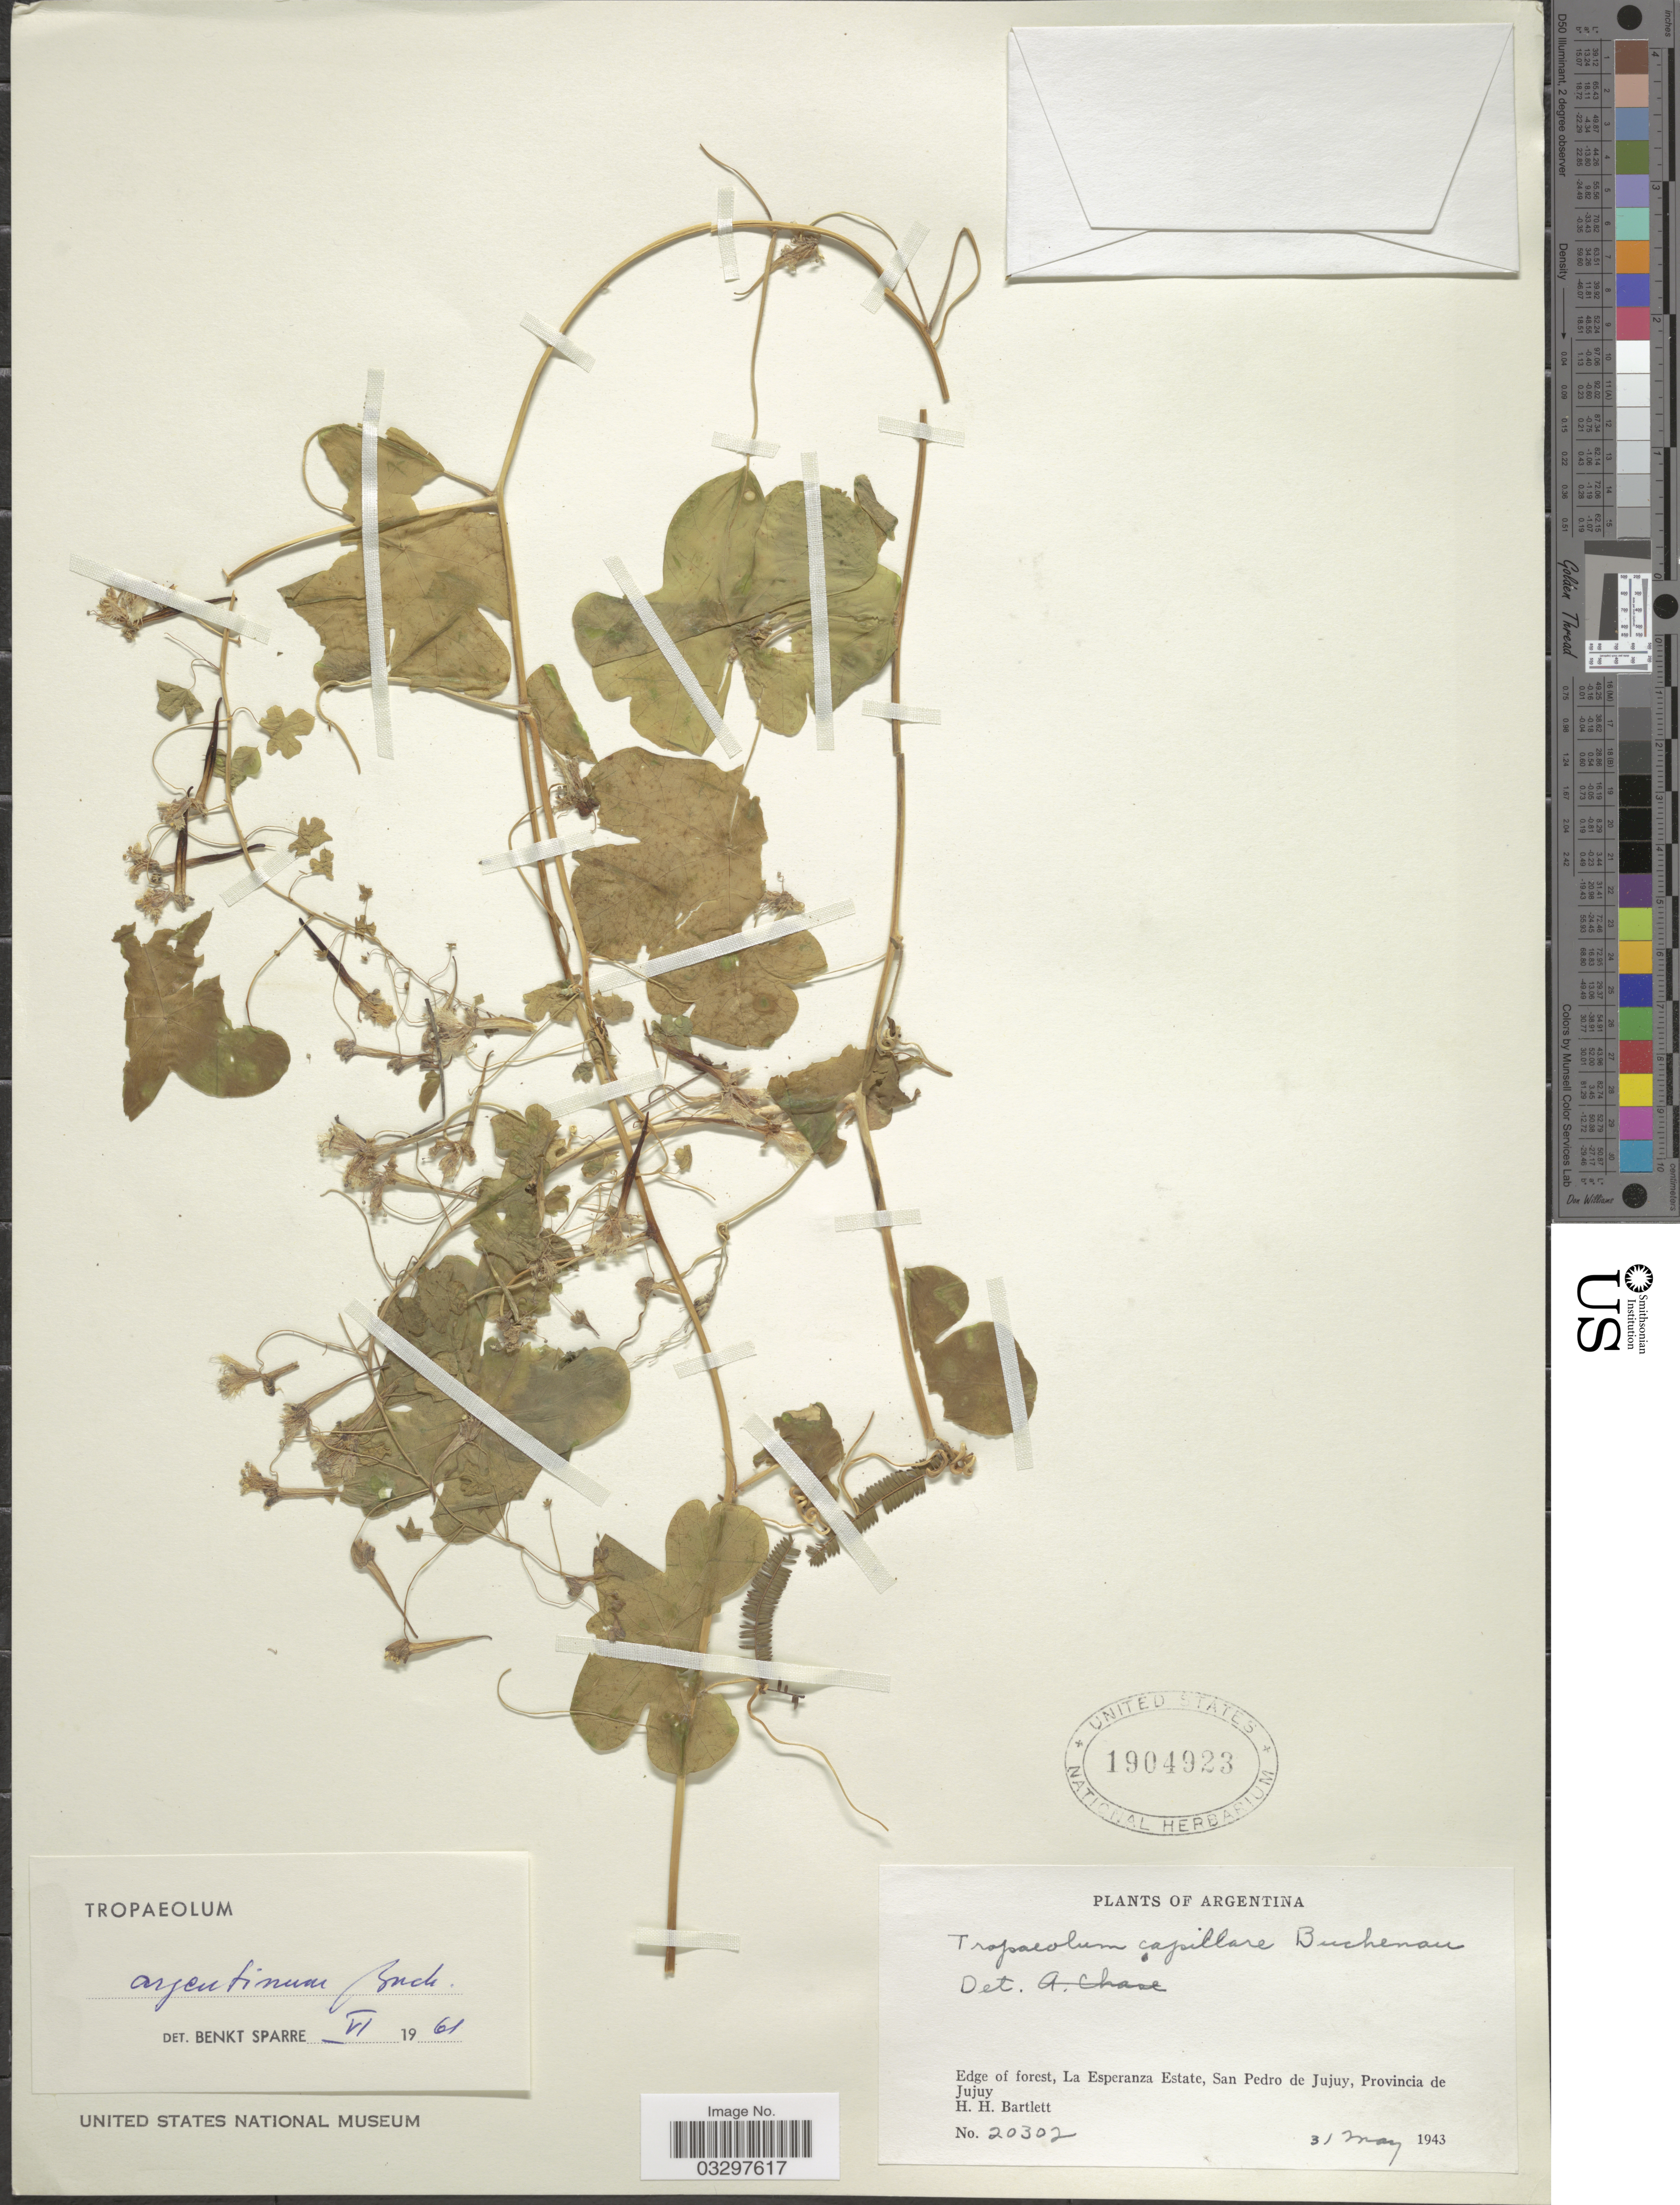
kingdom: Plantae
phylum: Tracheophyta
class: Magnoliopsida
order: Brassicales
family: Tropaeolaceae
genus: Tropaeolum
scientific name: Tropaeolum argentinum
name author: Buchenau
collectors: H. H. Bartlett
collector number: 20302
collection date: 1943-05-31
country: Argentina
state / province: Jujuy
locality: Edge of forest, La Esperanza Estate, San Pedro de Jujuy, Provincia de Jujuy.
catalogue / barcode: US 1904923